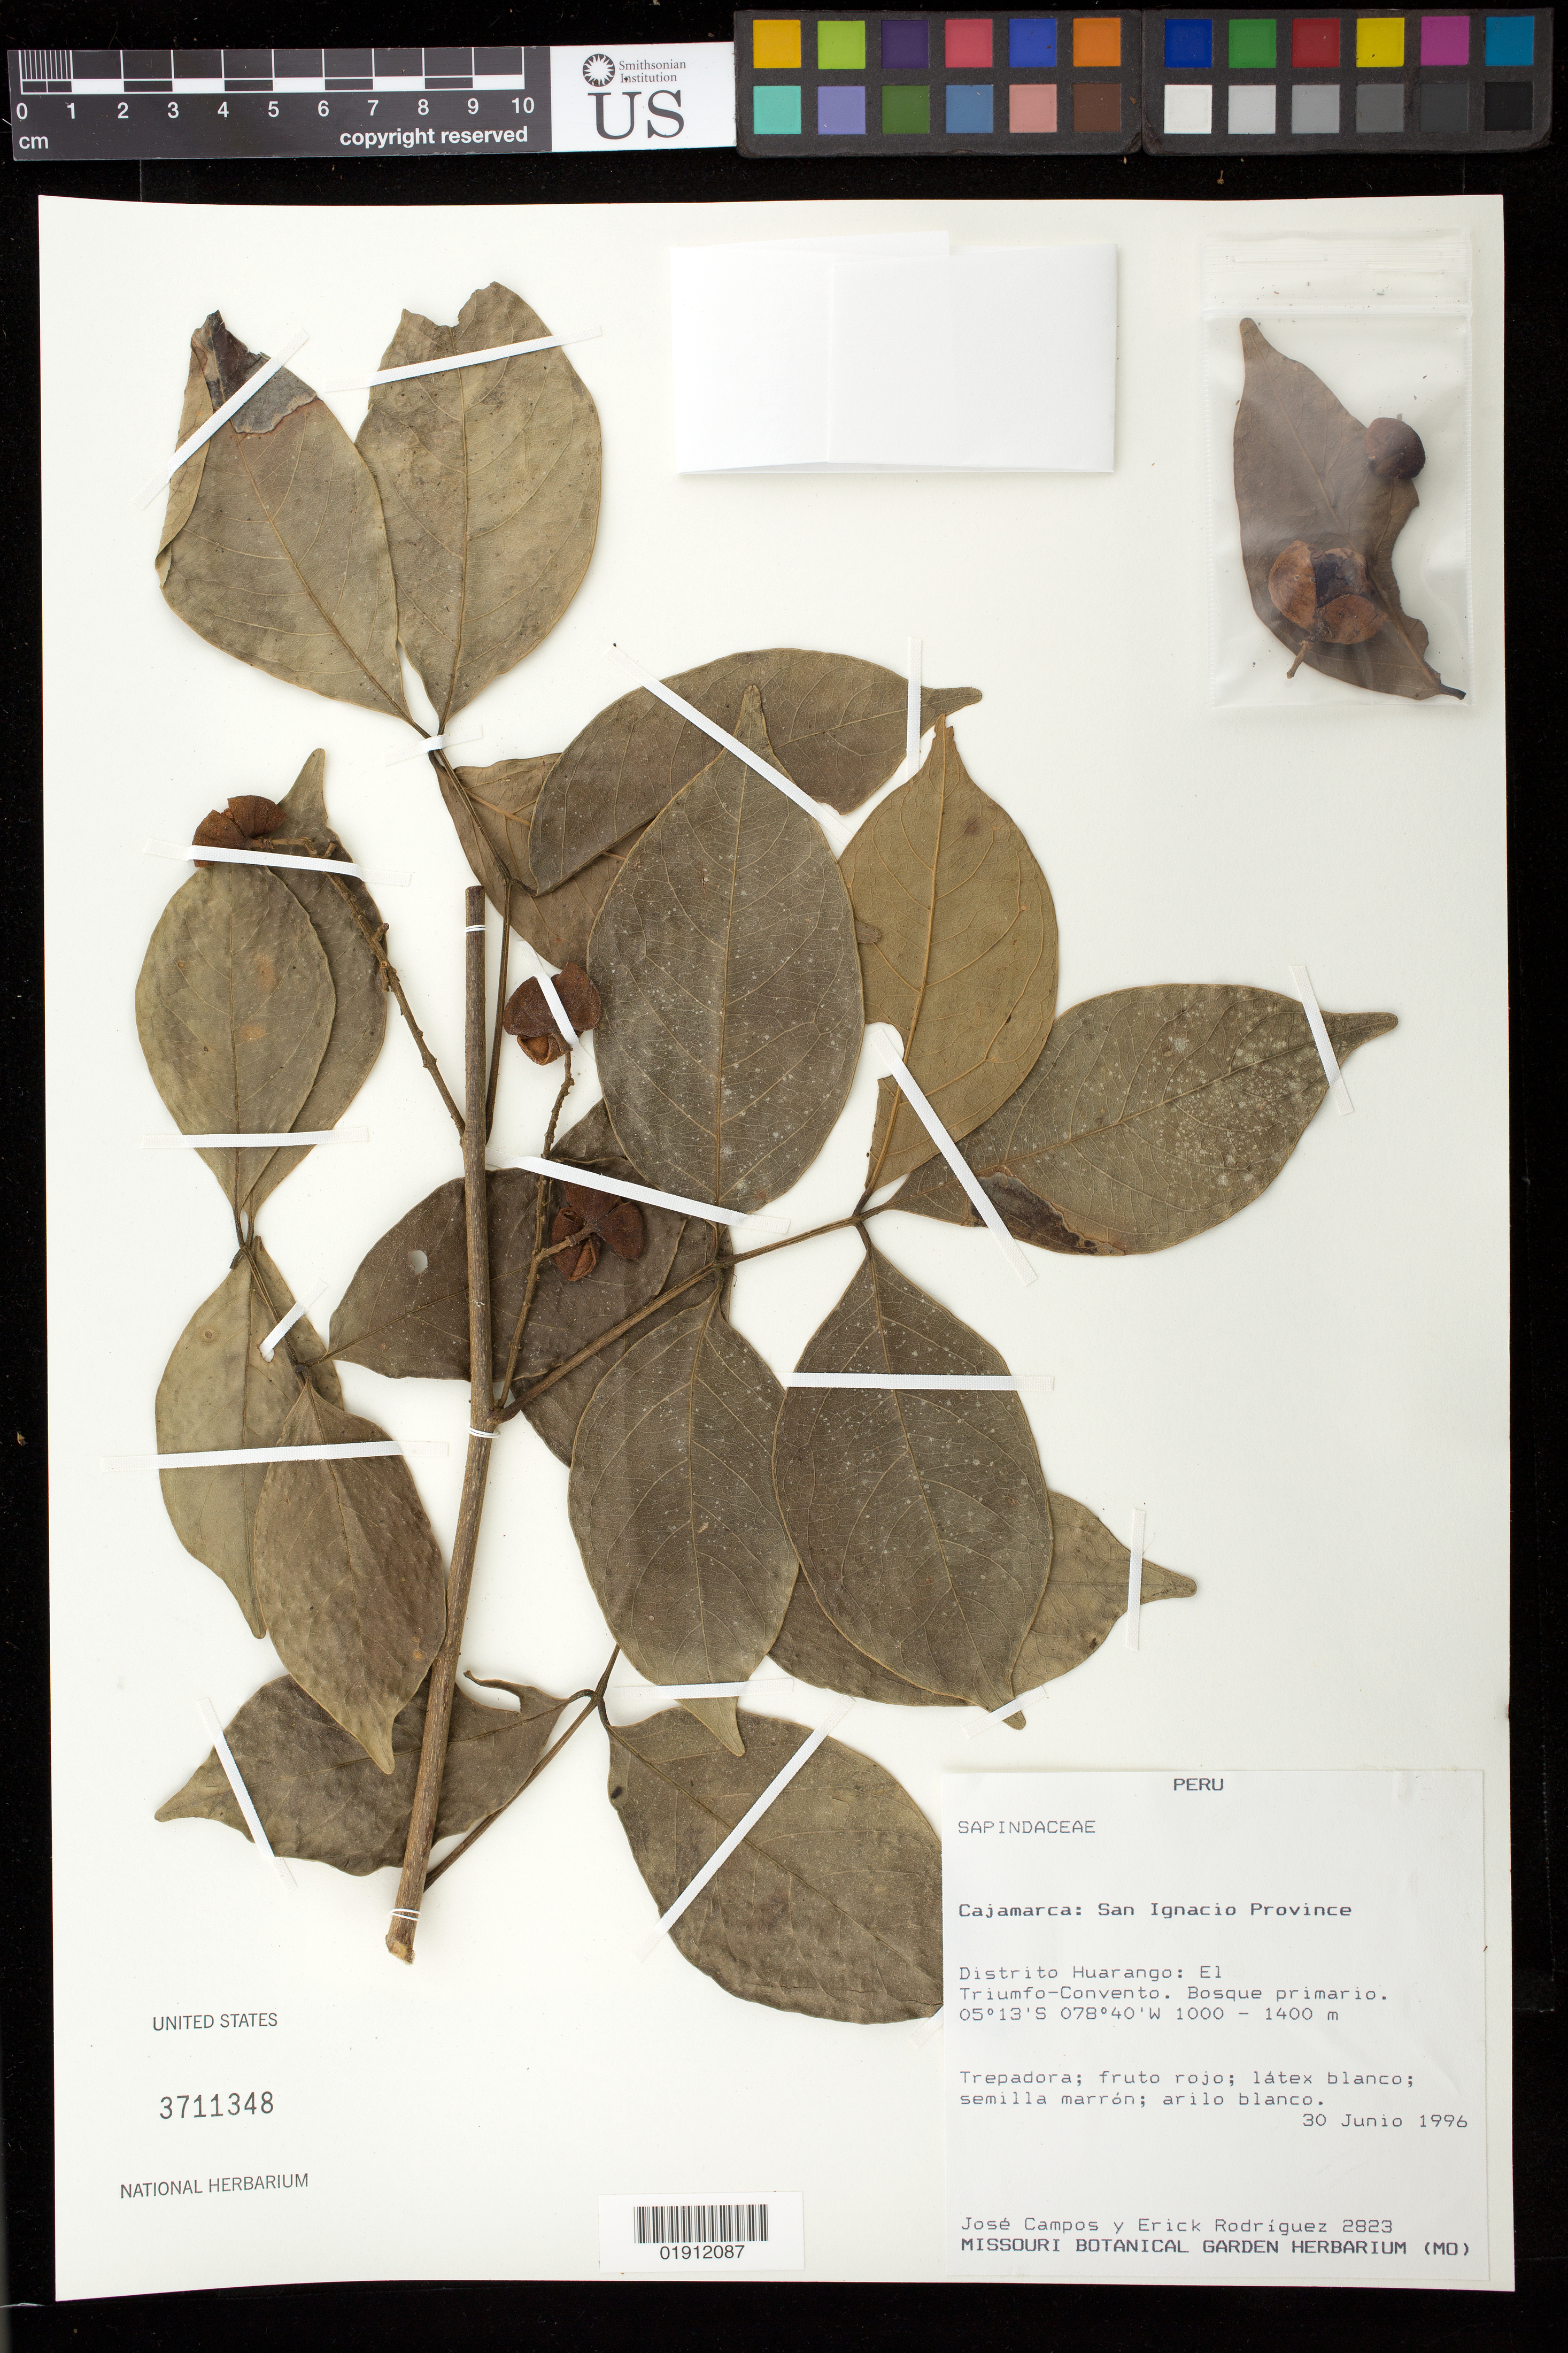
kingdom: Plantae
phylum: Tracheophyta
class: Magnoliopsida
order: Sapindales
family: Sapindaceae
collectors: J. Campos & E. Rodriguez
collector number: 2823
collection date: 1996-06-30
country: Peru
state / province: Cajamarca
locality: San Ignacio Province; Distrito Huarango; El Triumfo-Convento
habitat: Bosque primario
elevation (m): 1000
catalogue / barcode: US 3711348